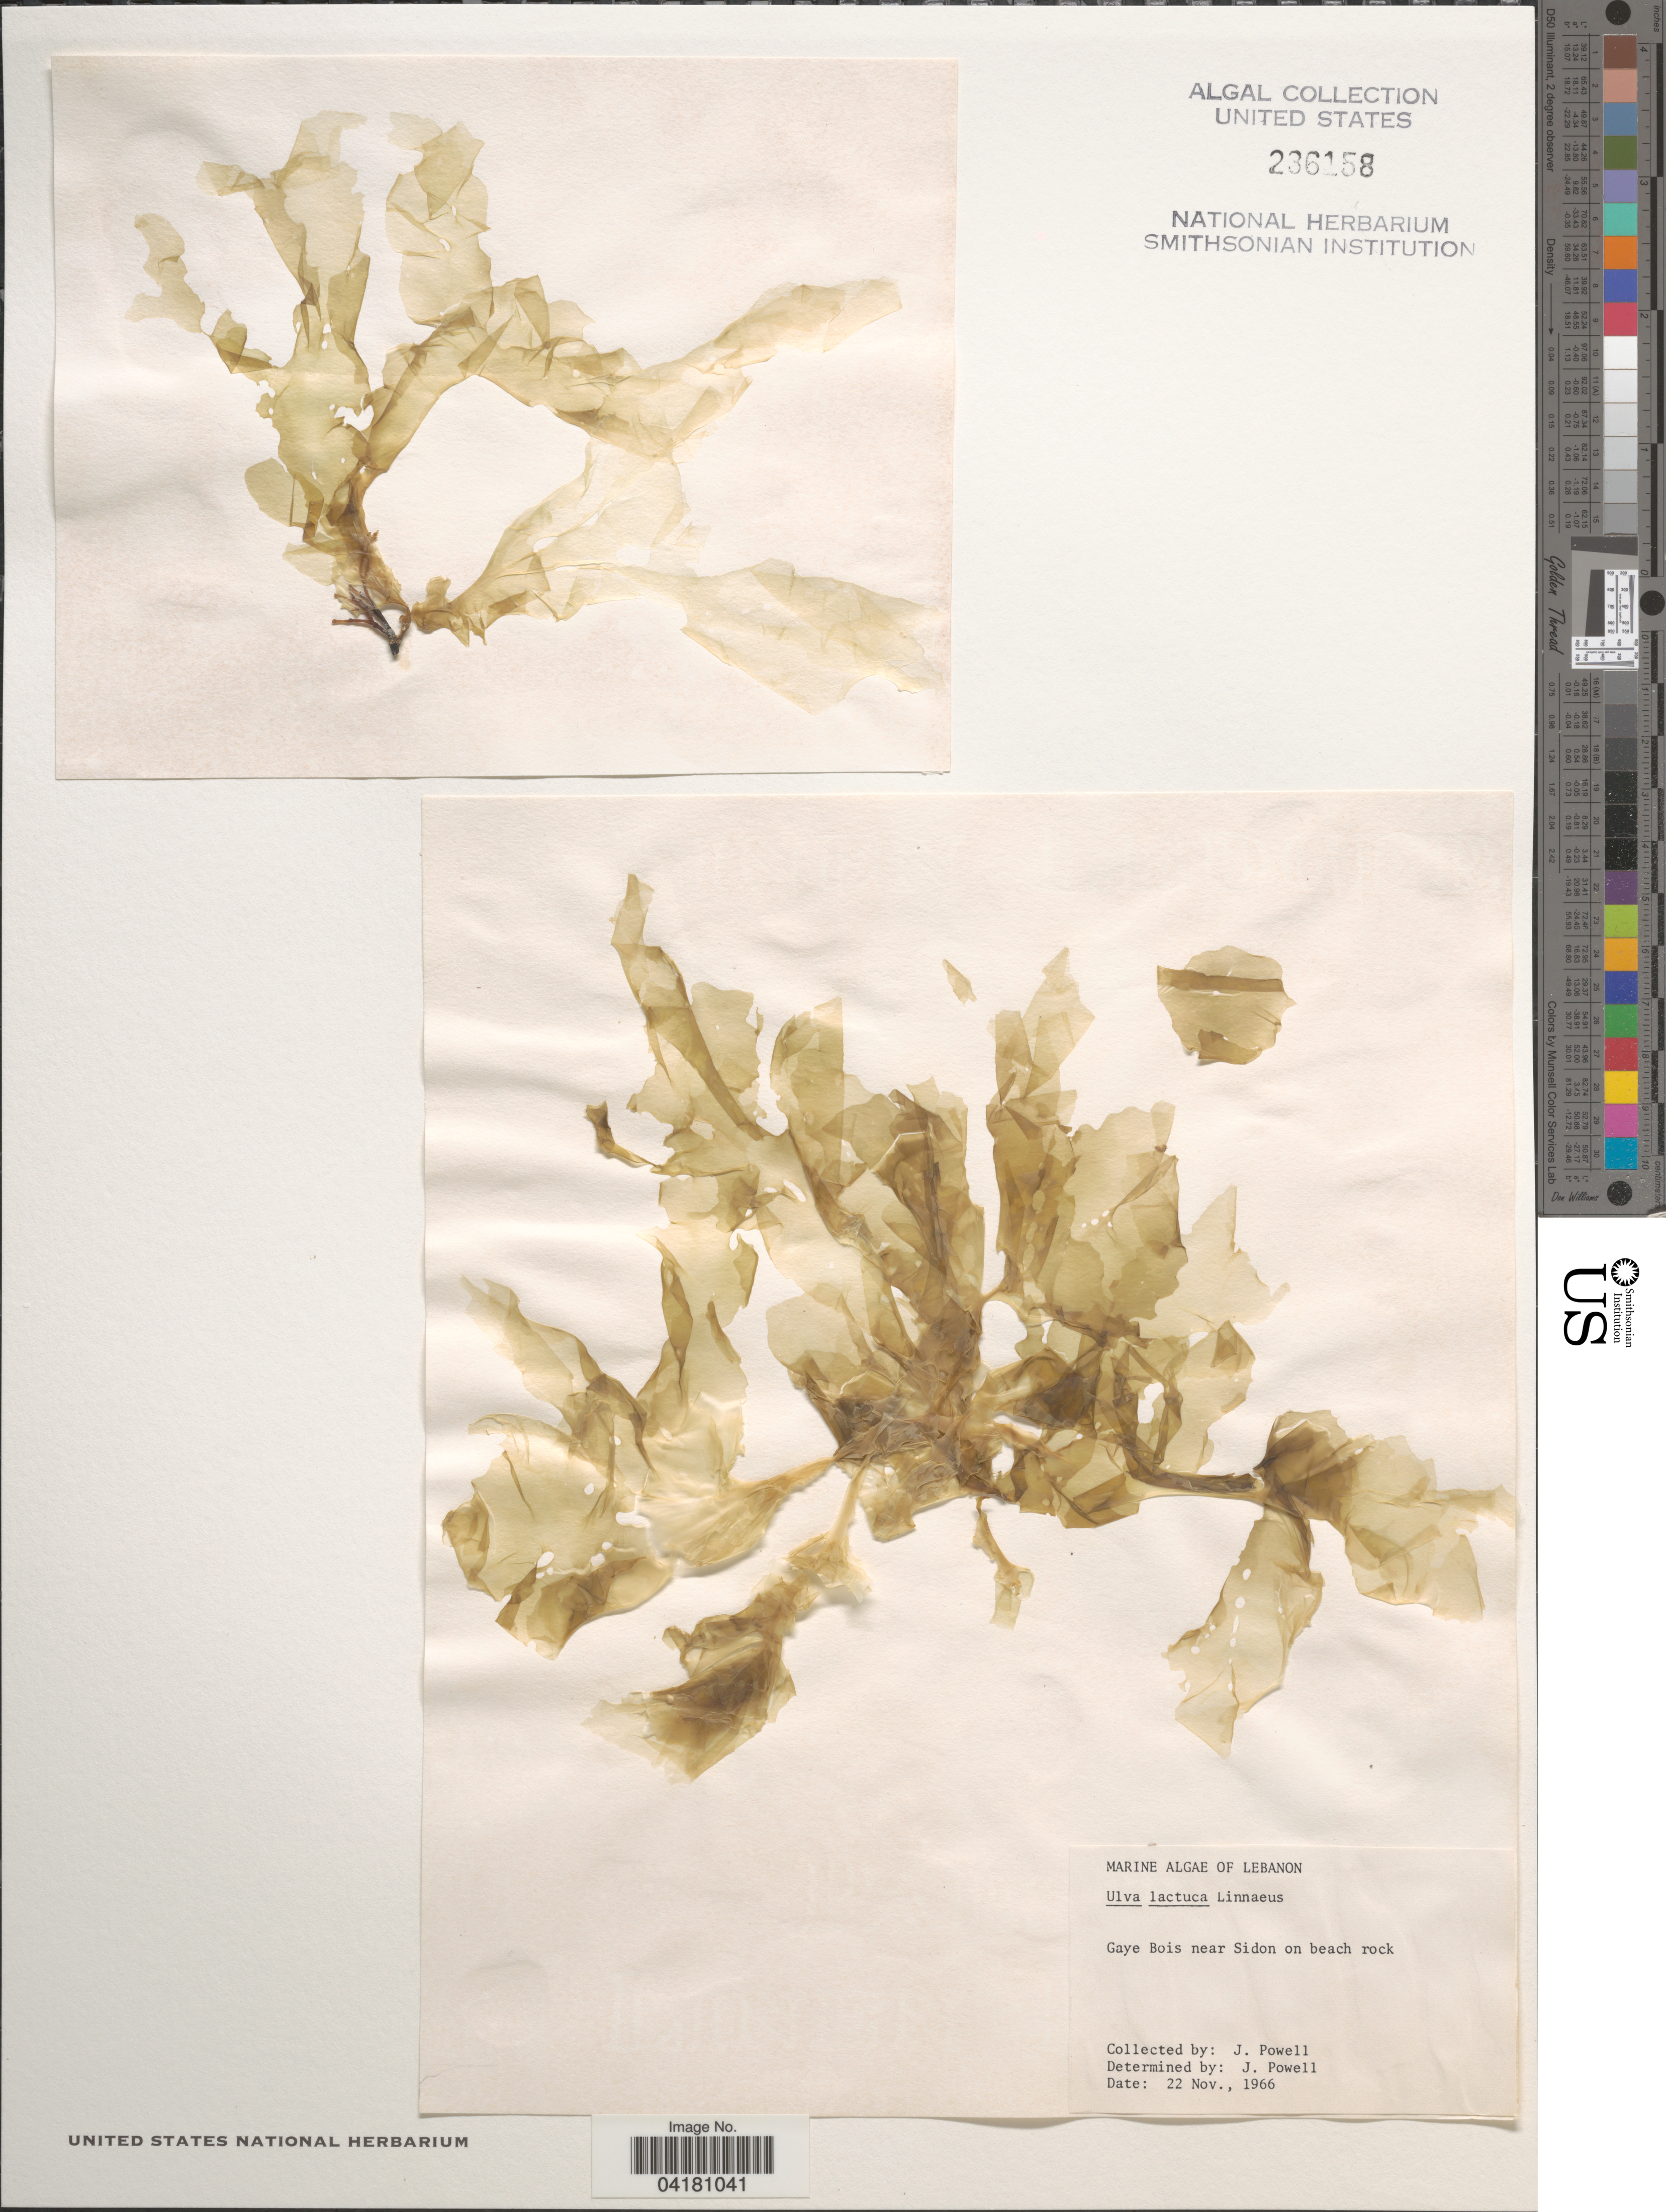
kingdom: Plantae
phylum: Chlorophyta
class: Ulvophyceae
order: Ulvales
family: Ulvaceae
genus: Ulva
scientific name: Ulva lactuca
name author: L.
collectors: J. Powell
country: Lebanon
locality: Gaye Bois near Sidon on beach rock.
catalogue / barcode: US 236158